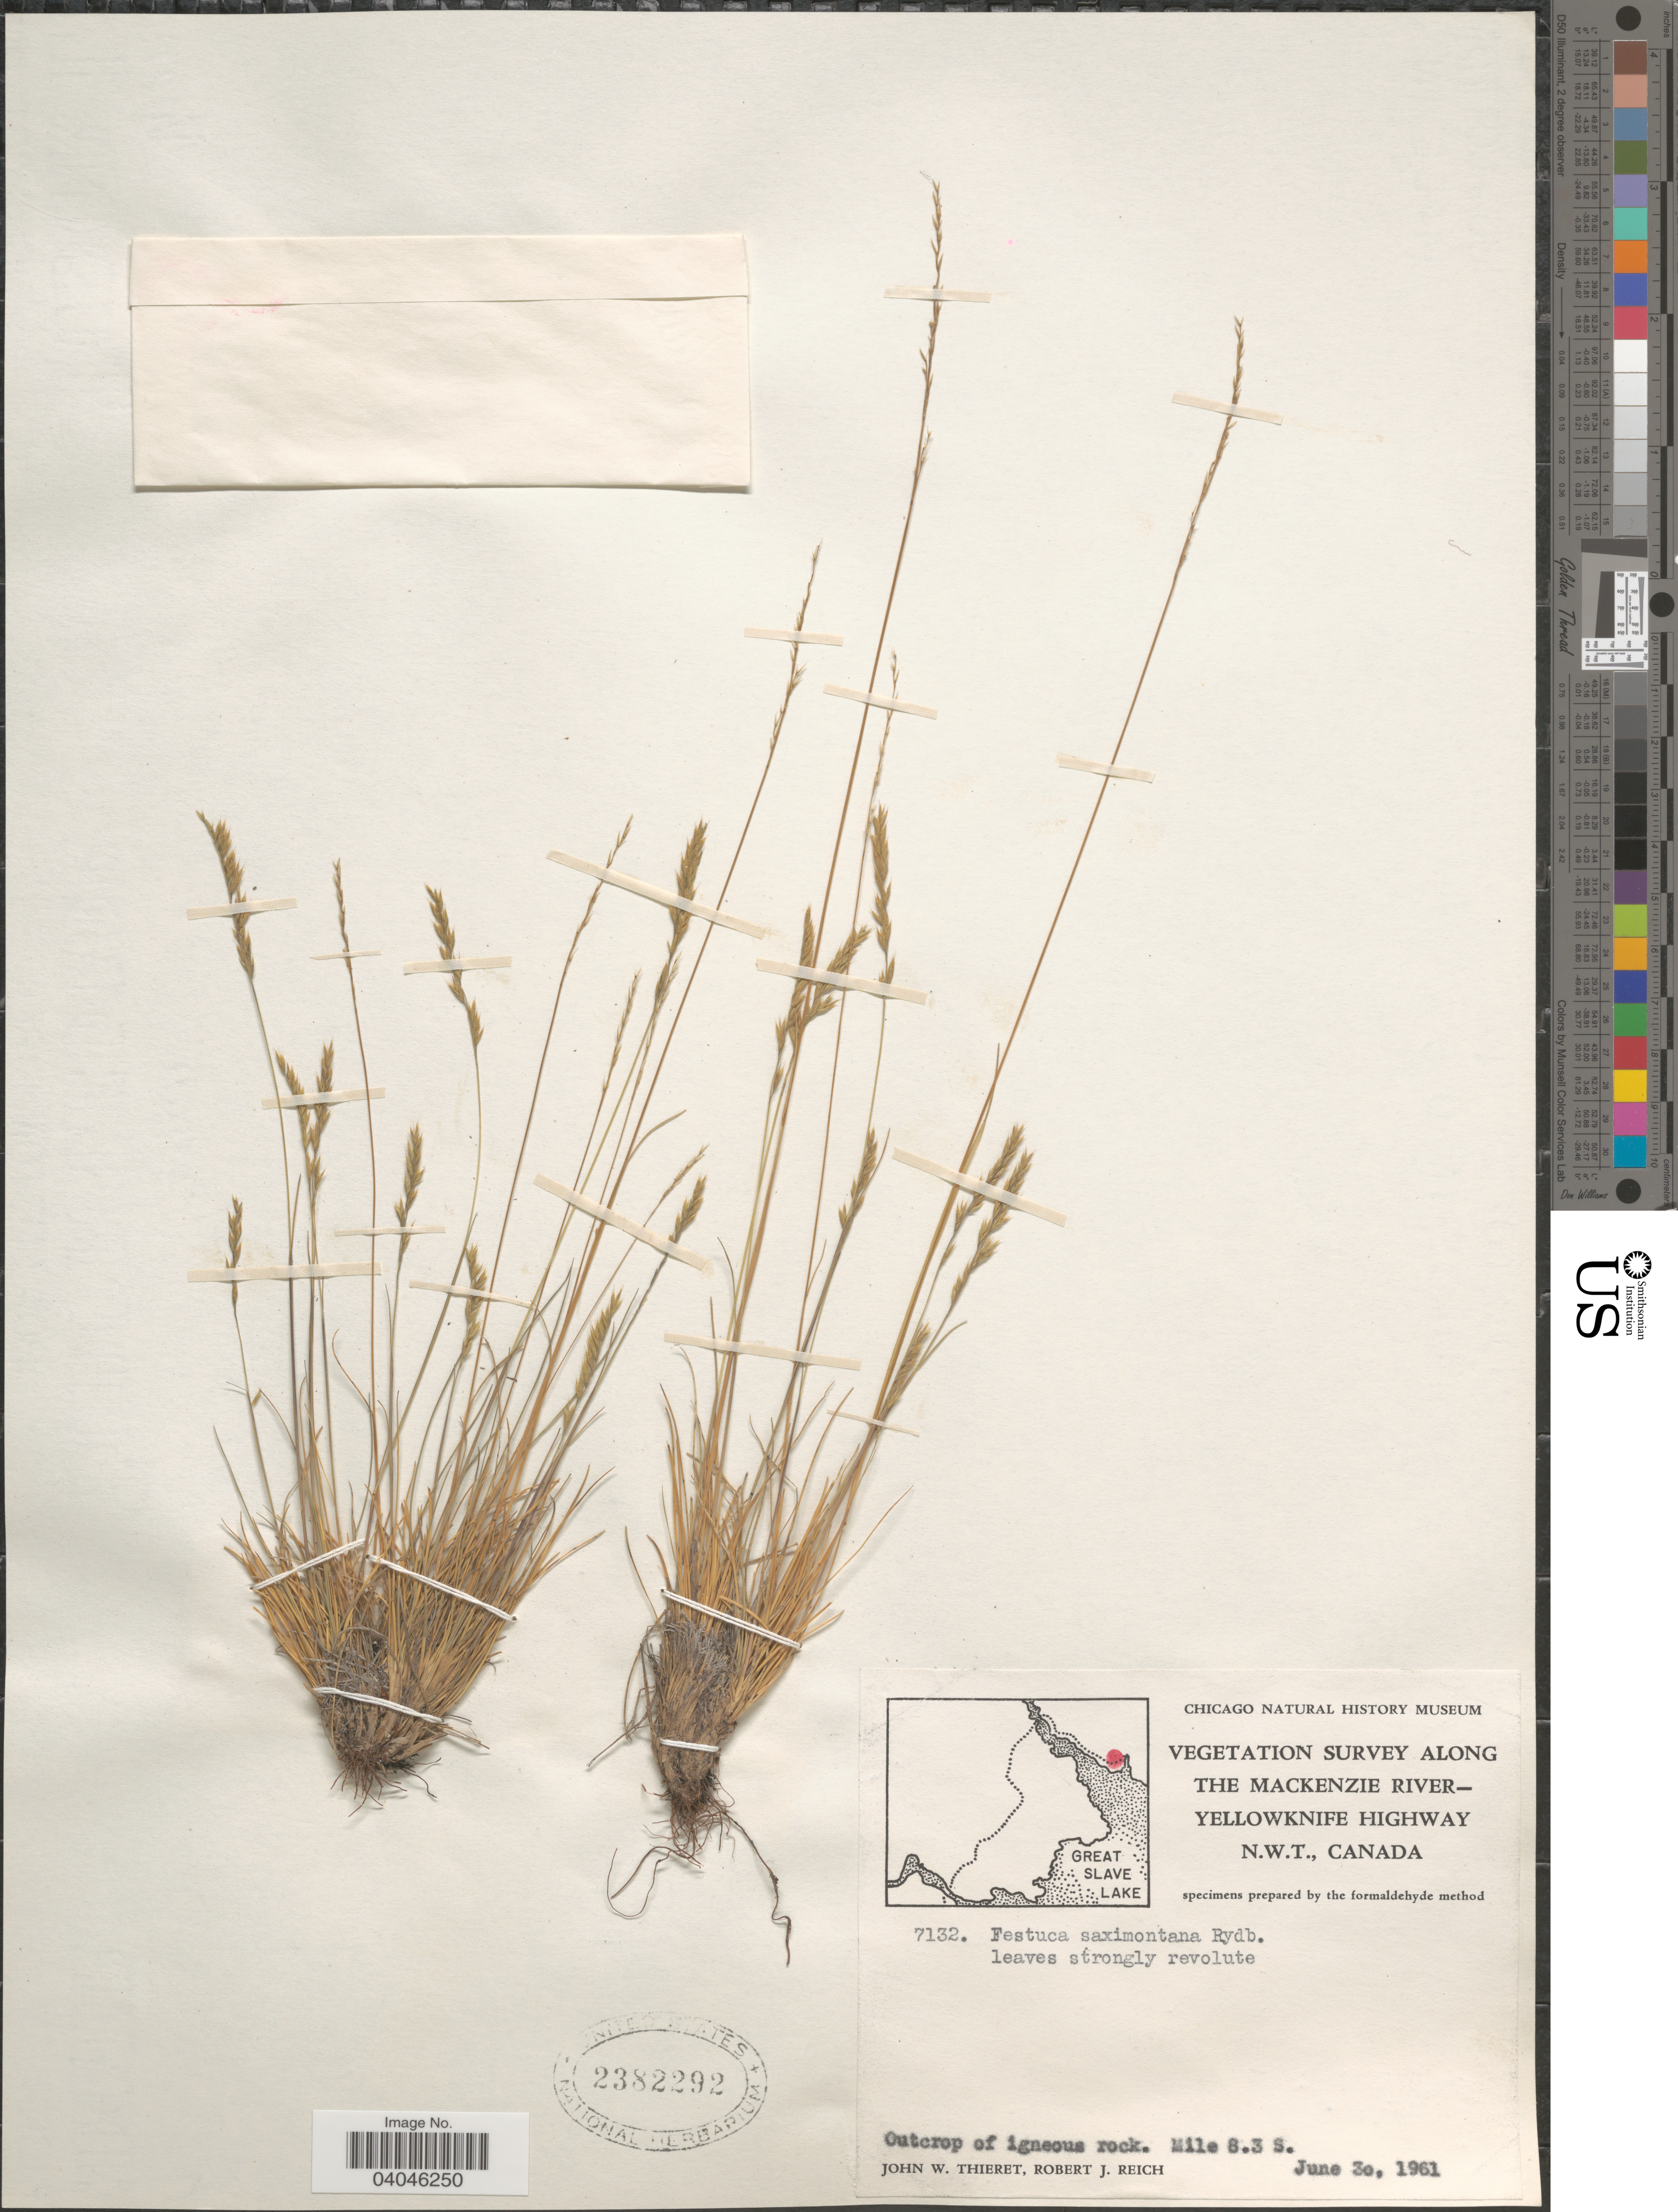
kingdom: Plantae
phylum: Tracheophyta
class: Liliopsida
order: Poales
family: Poaceae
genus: Festuca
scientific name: Festuca saximontana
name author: Rydb.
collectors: J. W. Thieret & R. Reich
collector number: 7132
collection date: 1961-06-30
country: Canada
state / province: Northwest Territories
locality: Along the Mackenzie River-Yellowknife Highway. Mile 8.3 S.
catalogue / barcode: US 2382292